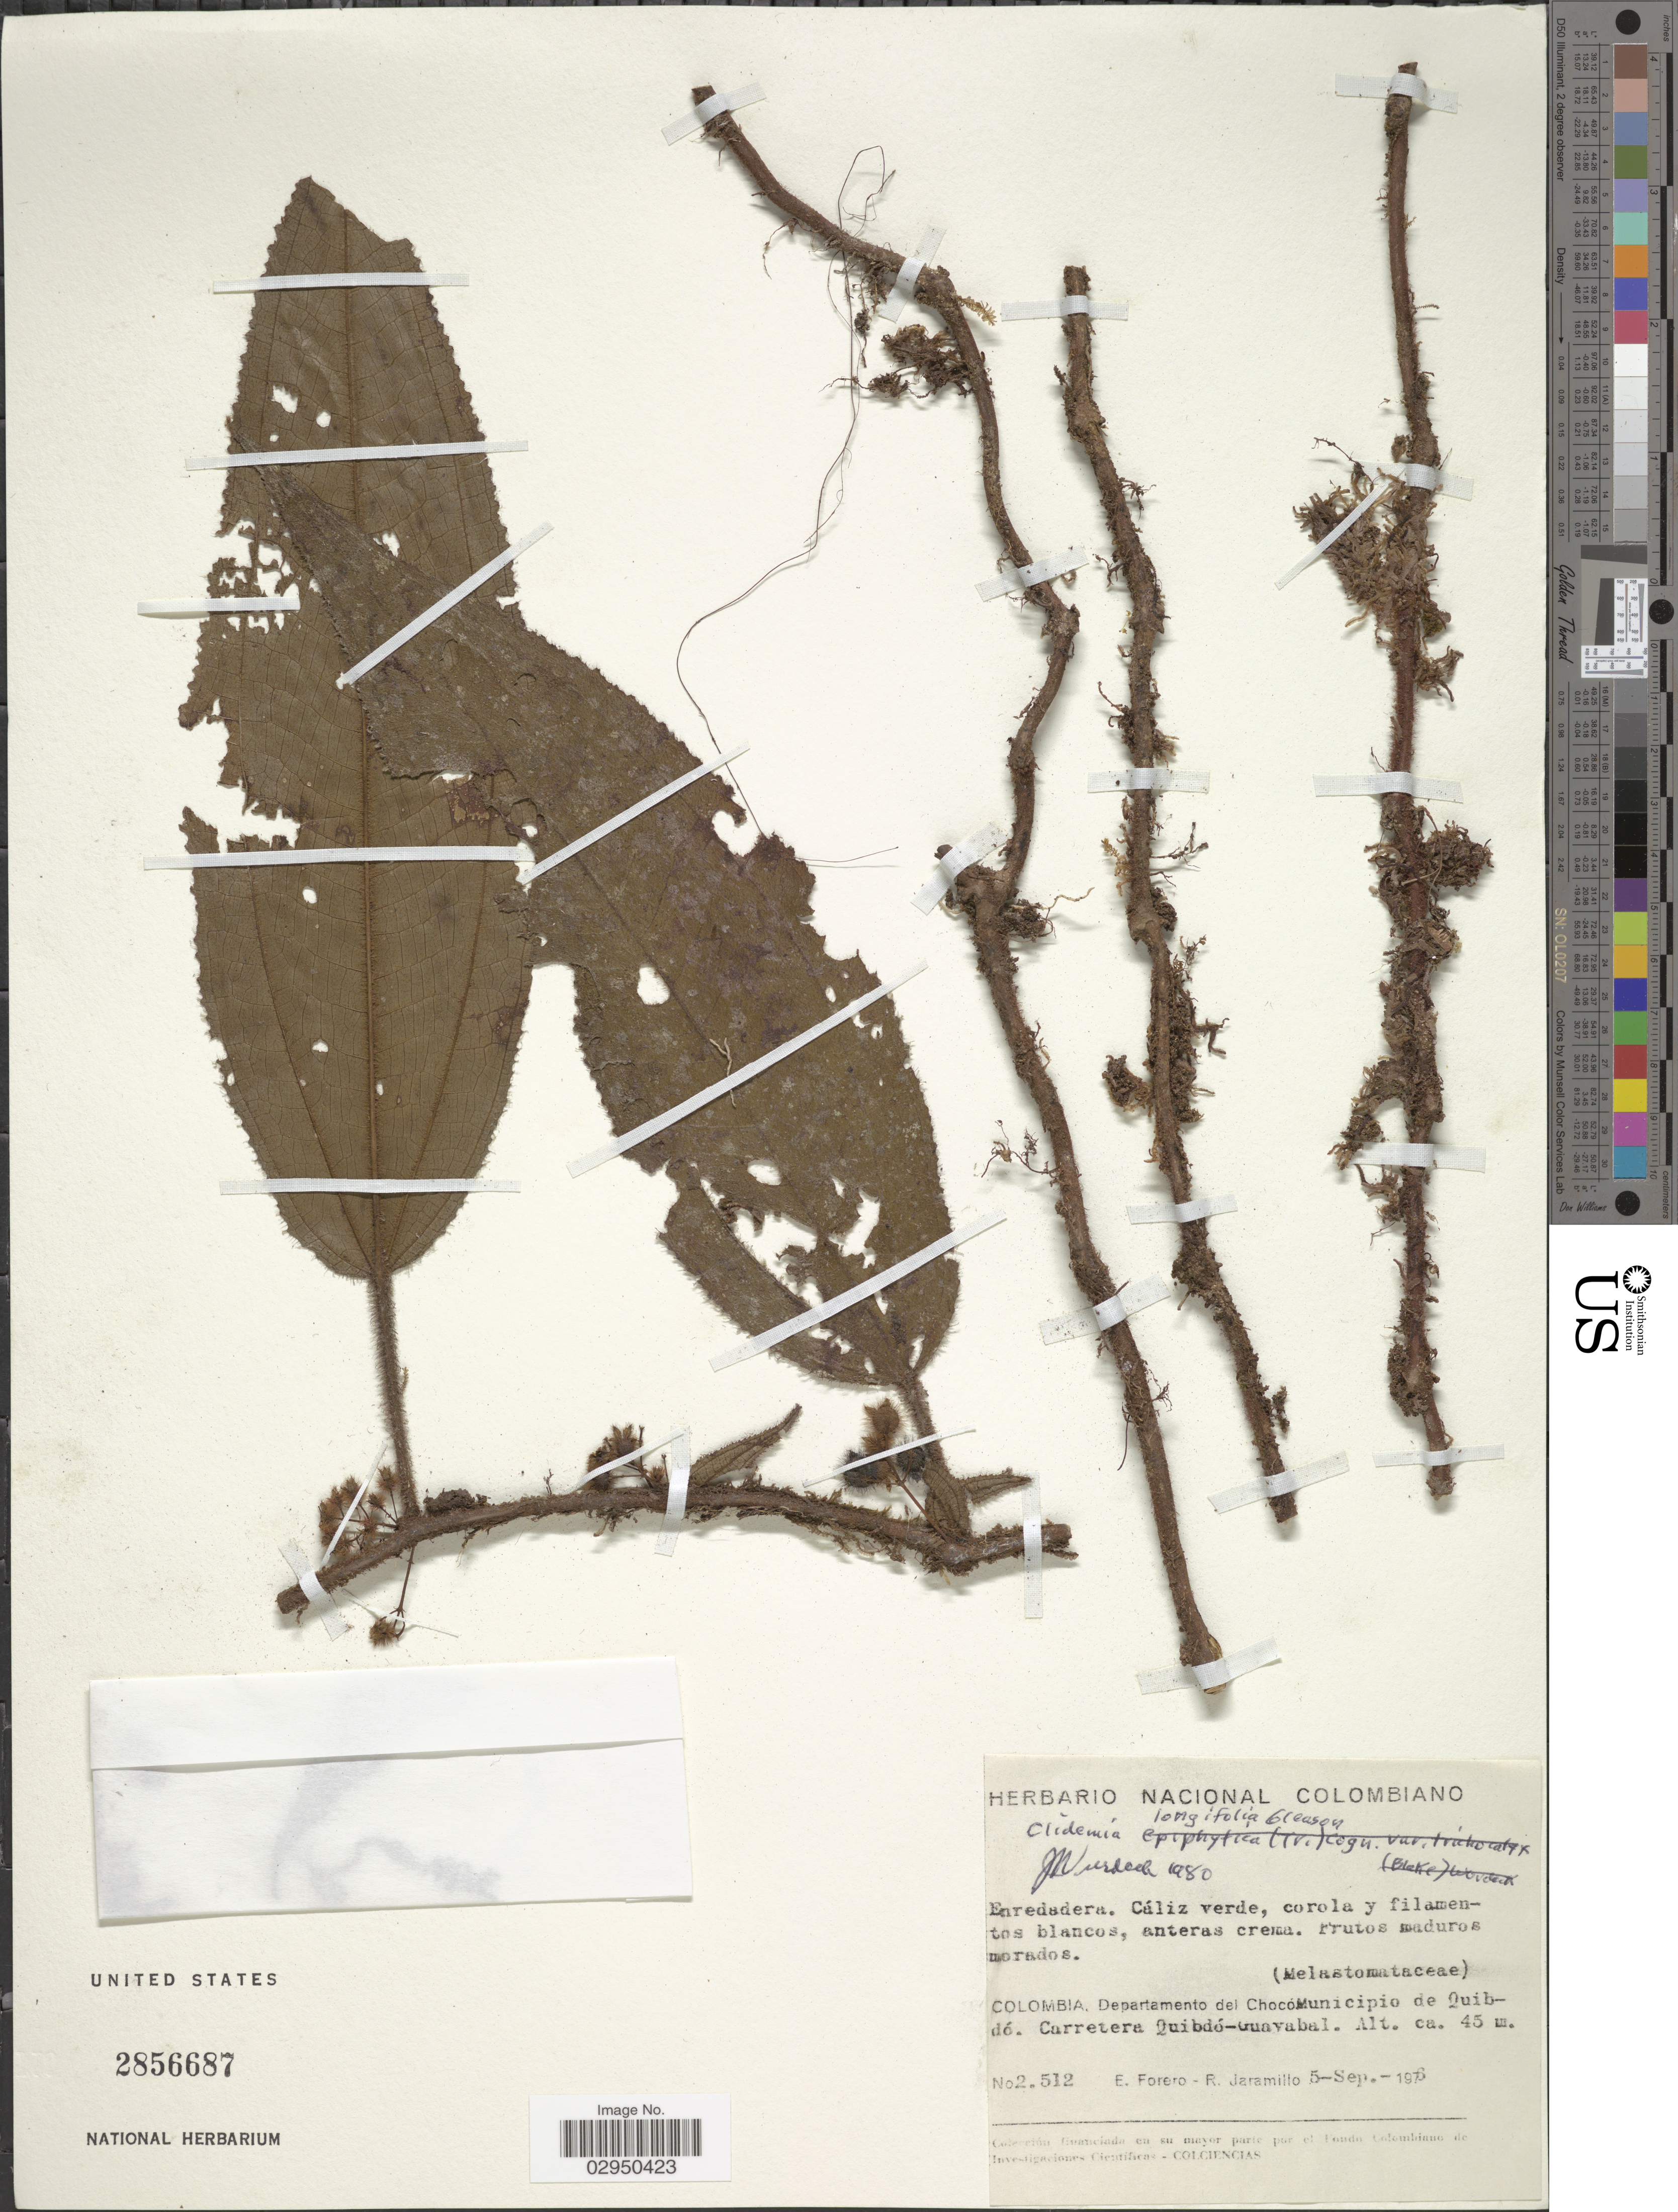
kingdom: Plantae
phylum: Tracheophyta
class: Magnoliopsida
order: Myrtales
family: Melastomataceae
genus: Clidemia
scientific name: Clidemia longifolia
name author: Gleason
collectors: E. Forero & R. Jaramillo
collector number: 2512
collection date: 1976-09-05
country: Colombia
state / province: Chocó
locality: Departamento del Chocó. Municipio de Quibdó. Carretera Quibdó-Guayabal.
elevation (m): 45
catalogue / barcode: US 2856687